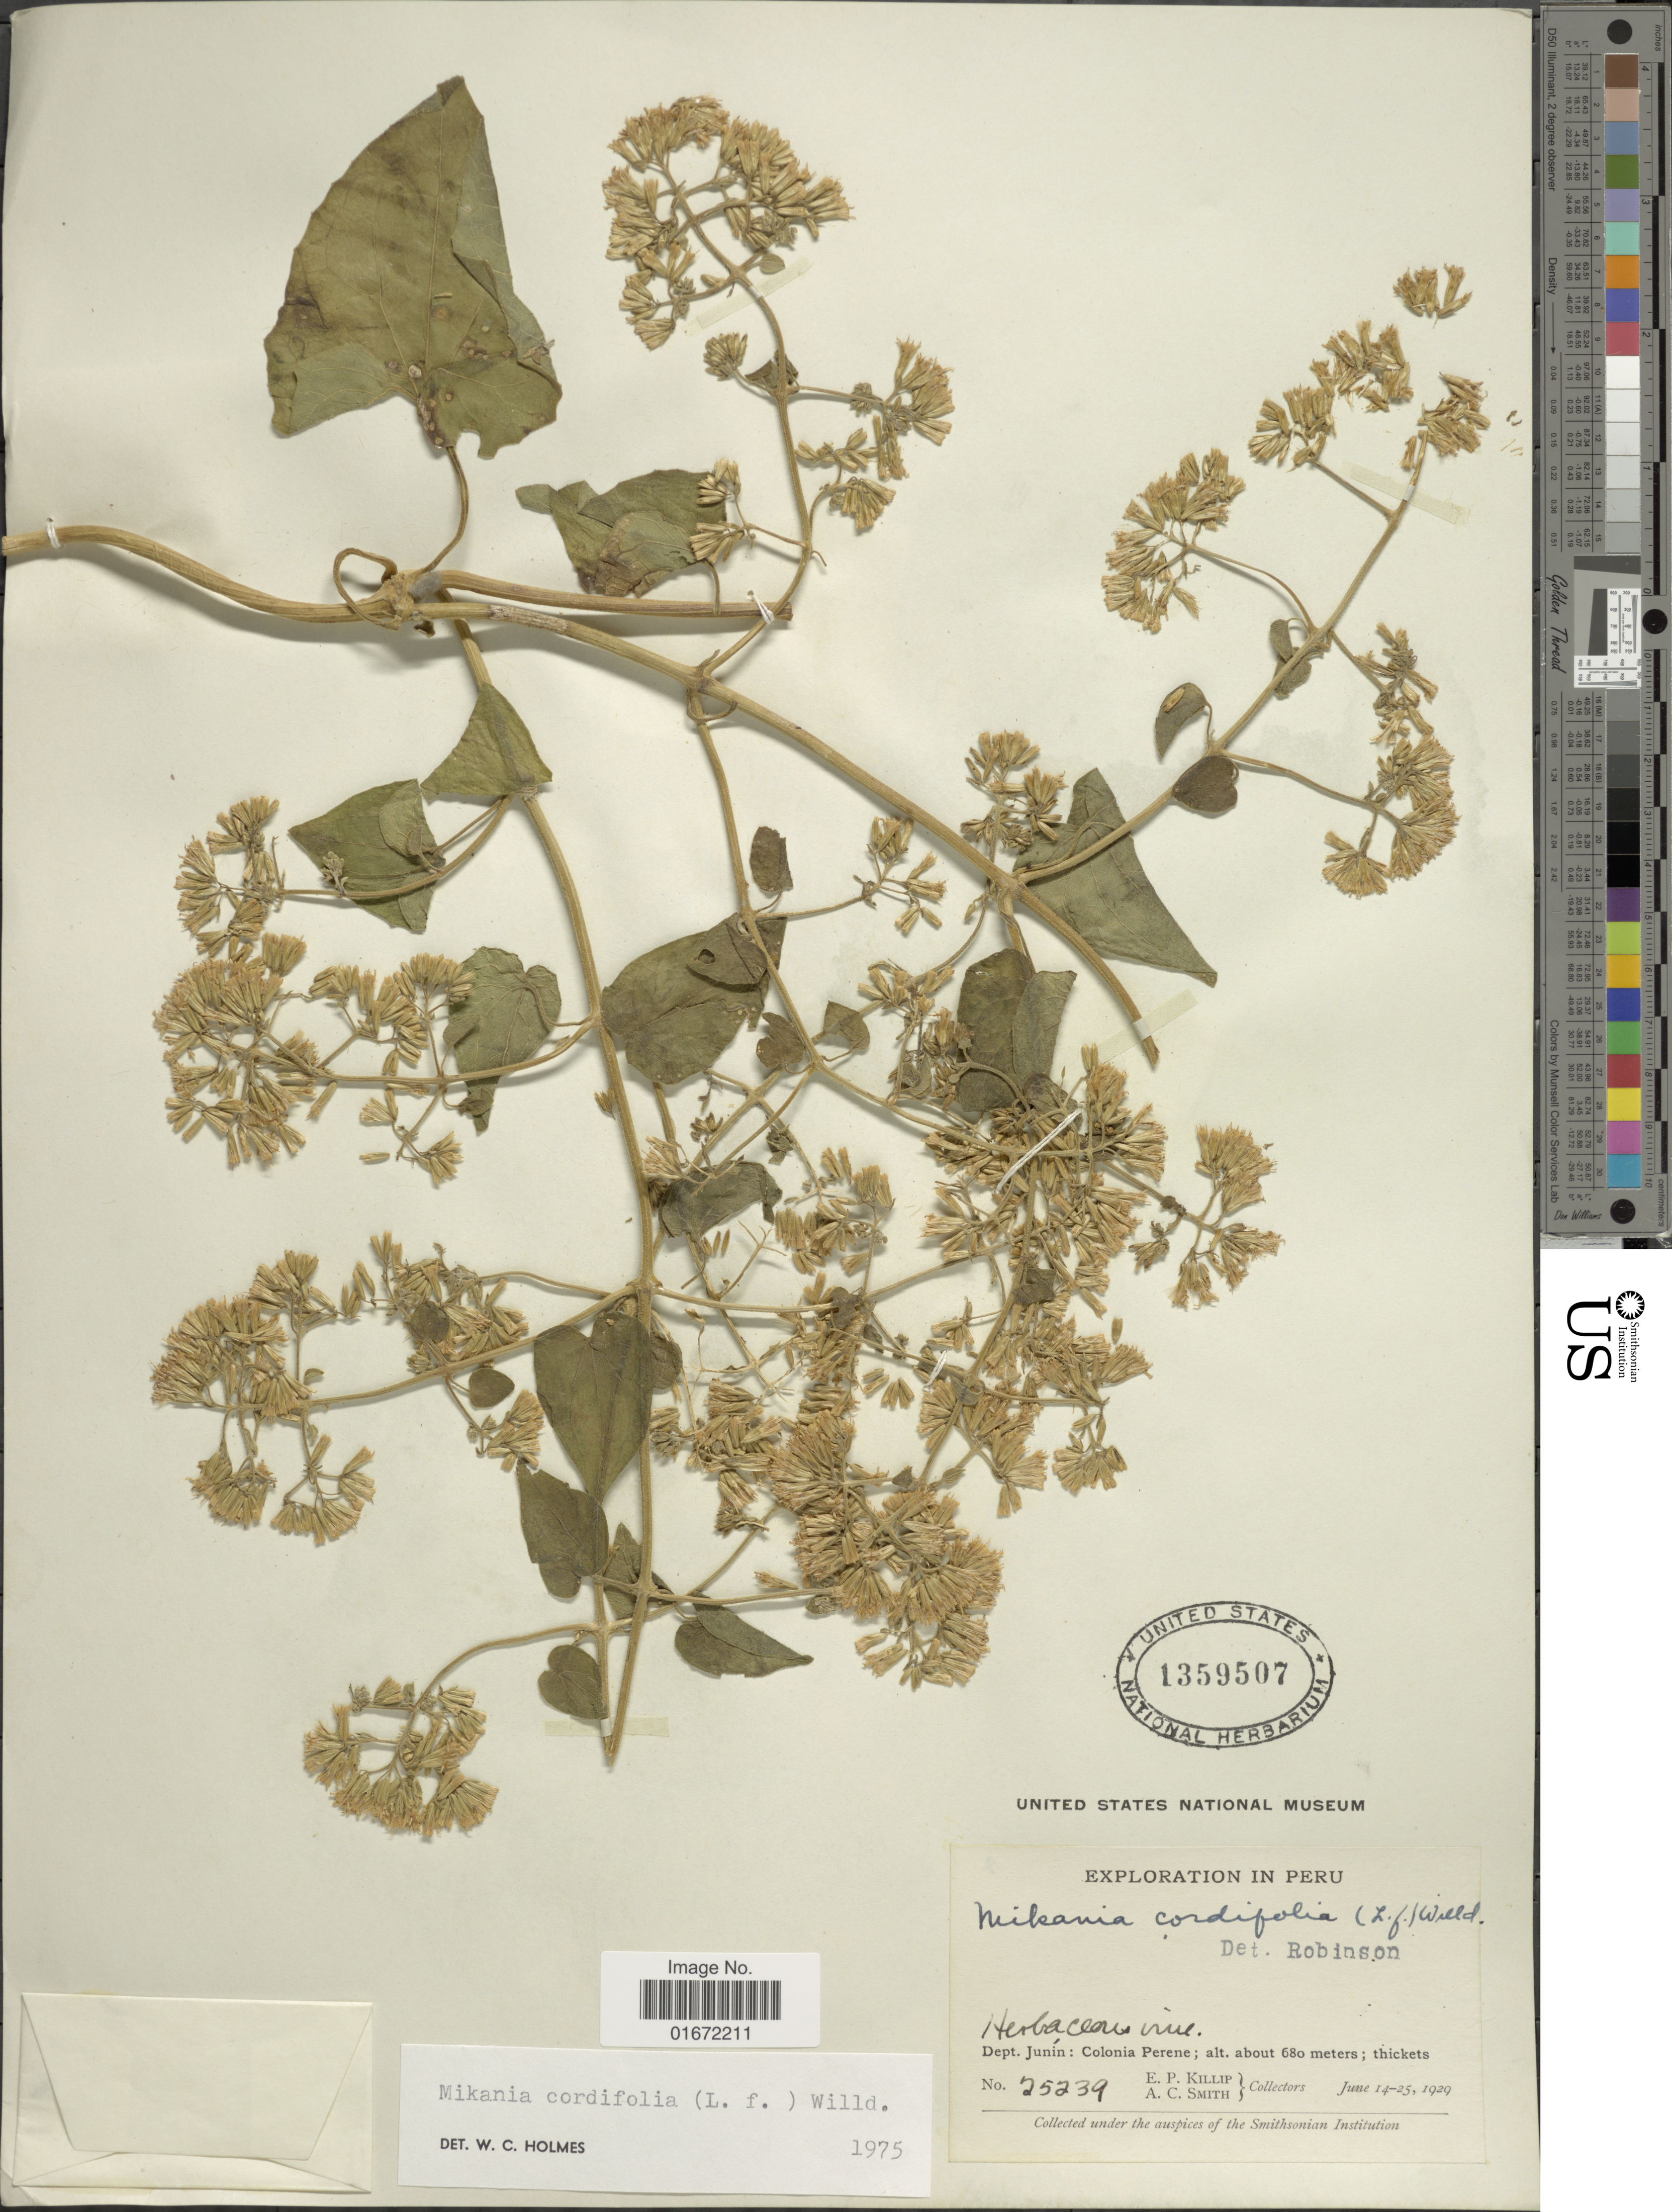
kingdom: Plantae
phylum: Tracheophyta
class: Magnoliopsida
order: Asterales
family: Asteraceae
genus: Mikania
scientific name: Mikania cordifolia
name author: Kunth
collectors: E. P. Killip & A. C. Smith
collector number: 25239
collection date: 1929-06-14/1929-06-25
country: Peru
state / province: Junín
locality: Dept. Junín: Colonia Perene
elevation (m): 680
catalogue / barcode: US 1359507